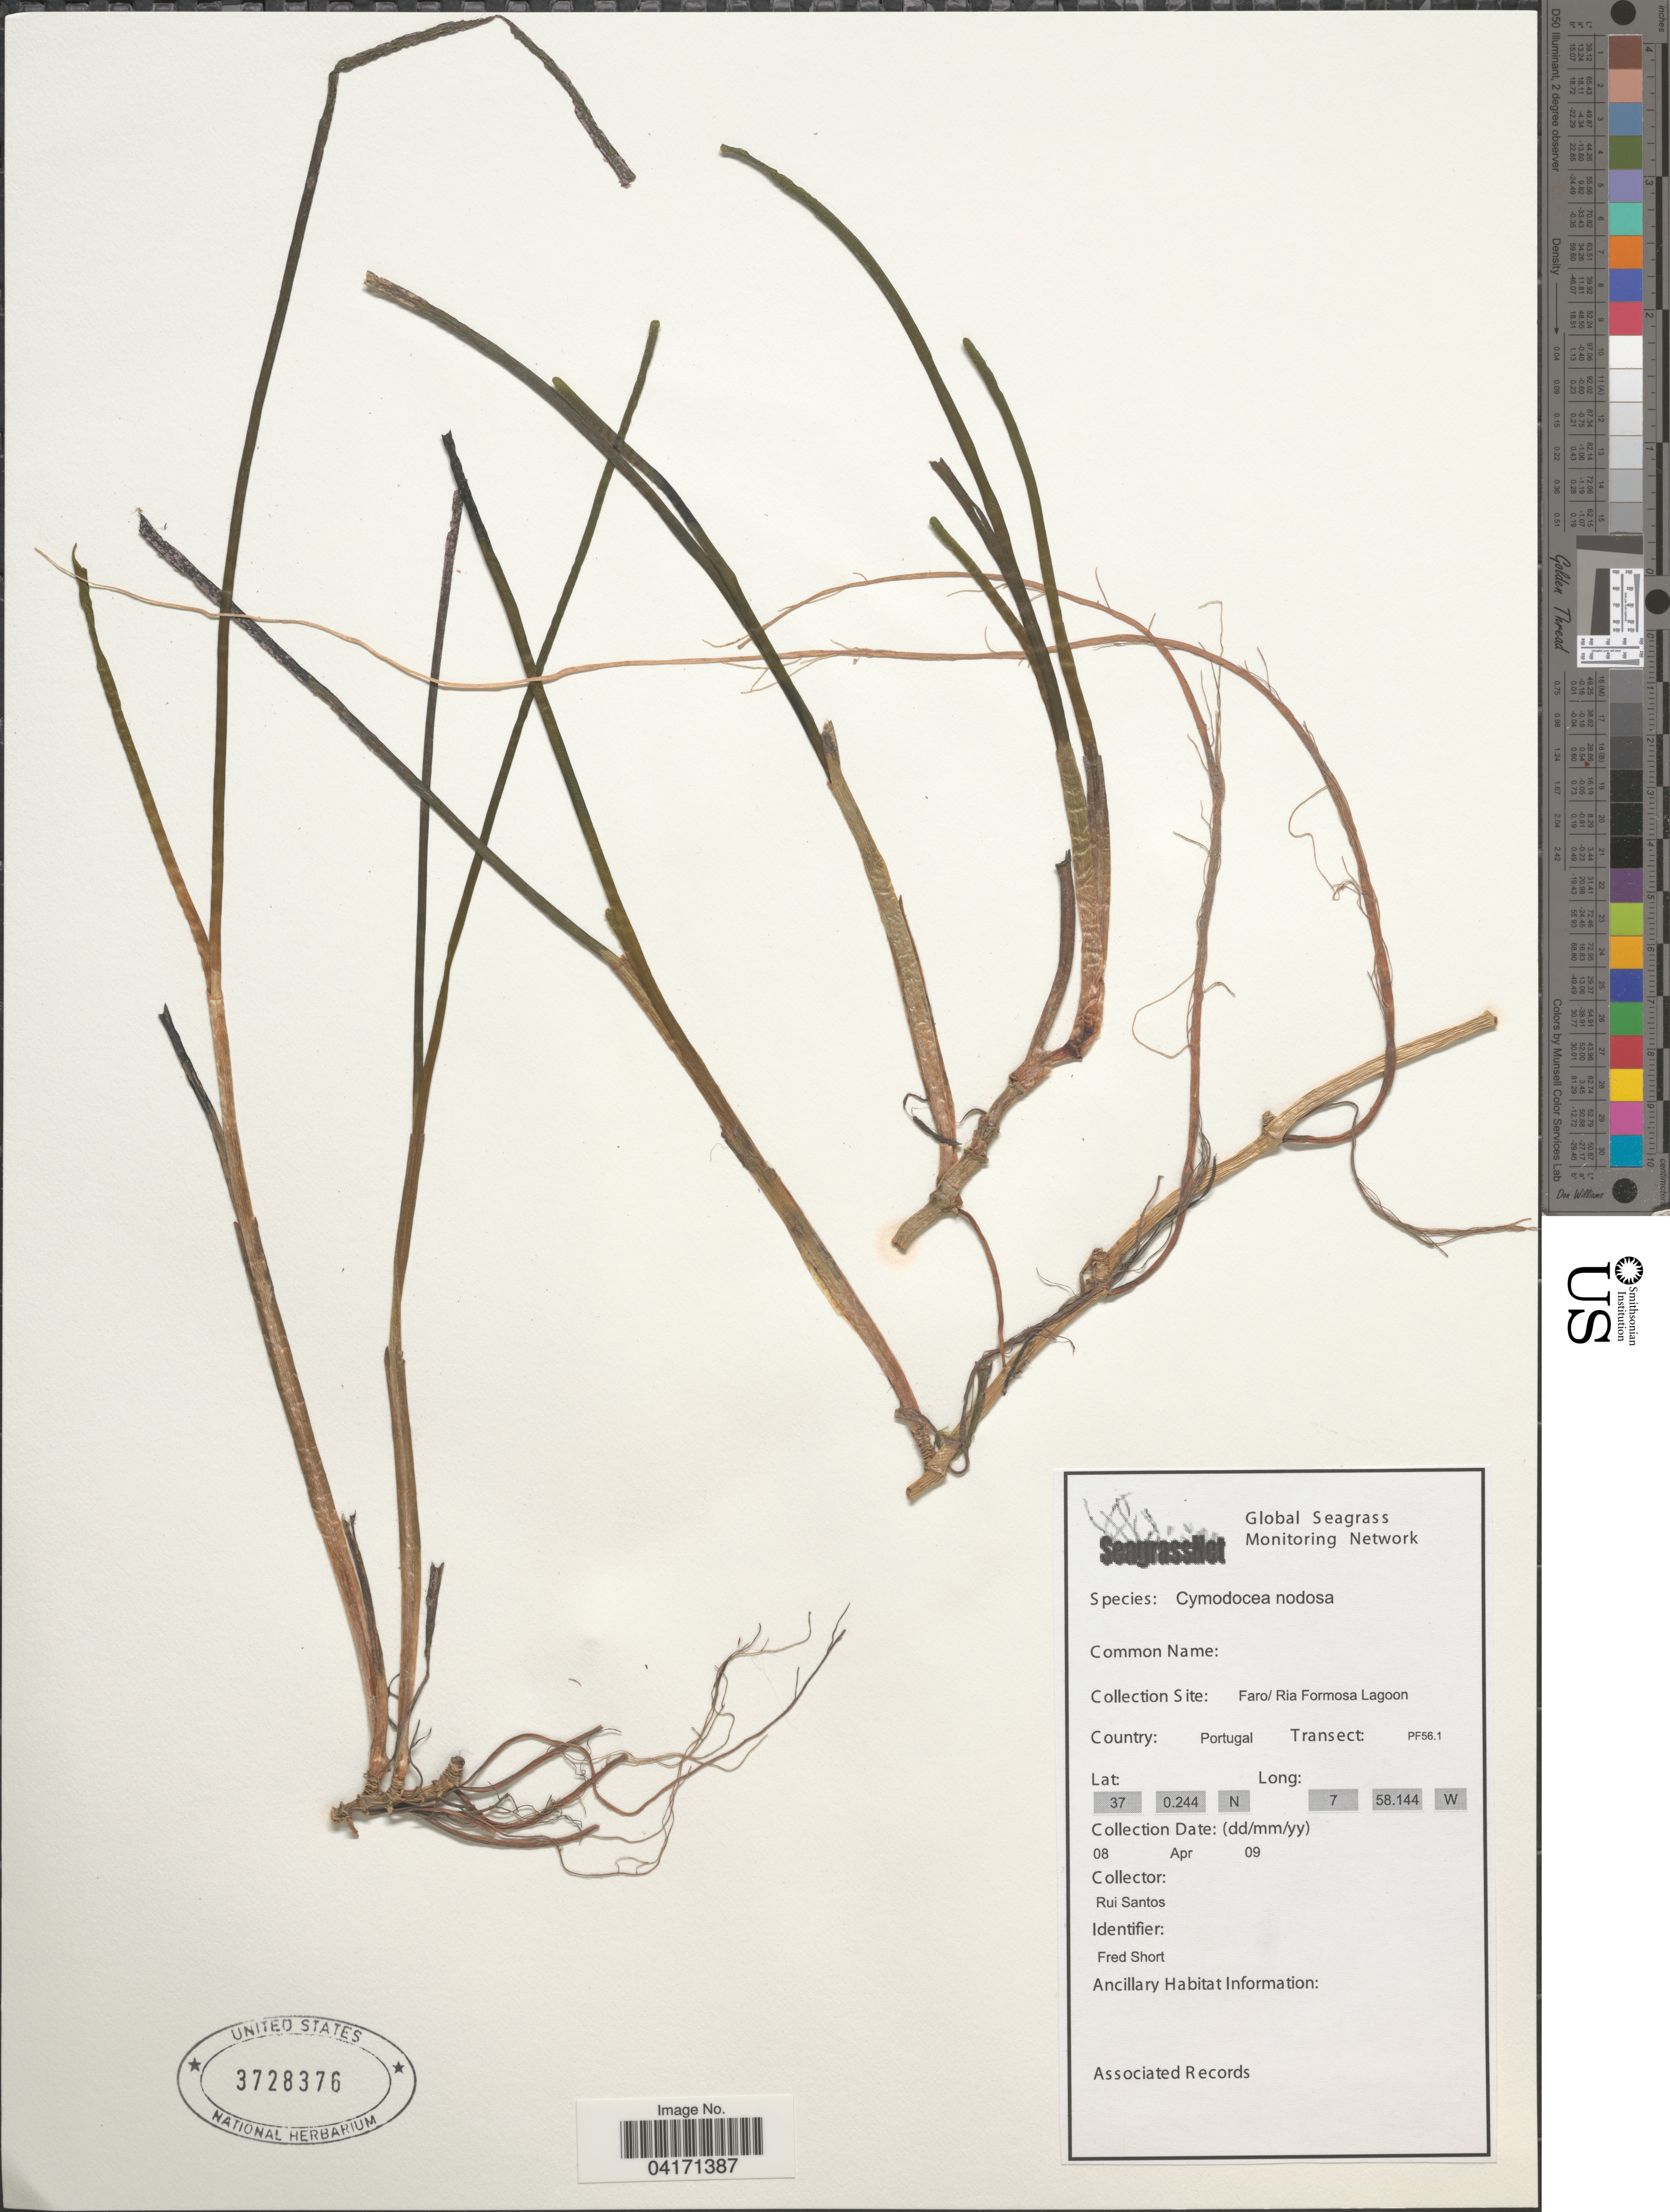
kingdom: Plantae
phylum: Tracheophyta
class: Liliopsida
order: Alismatales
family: Cymodoceaceae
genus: Cymodocea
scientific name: Cymodocea nodosa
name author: Asch.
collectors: R. Santos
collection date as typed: Transcribed d/m/y: 8/4/9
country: Portugal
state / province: Faro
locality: Ria Formosa Lagoon. Transect: PF56.1.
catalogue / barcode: US 3728376